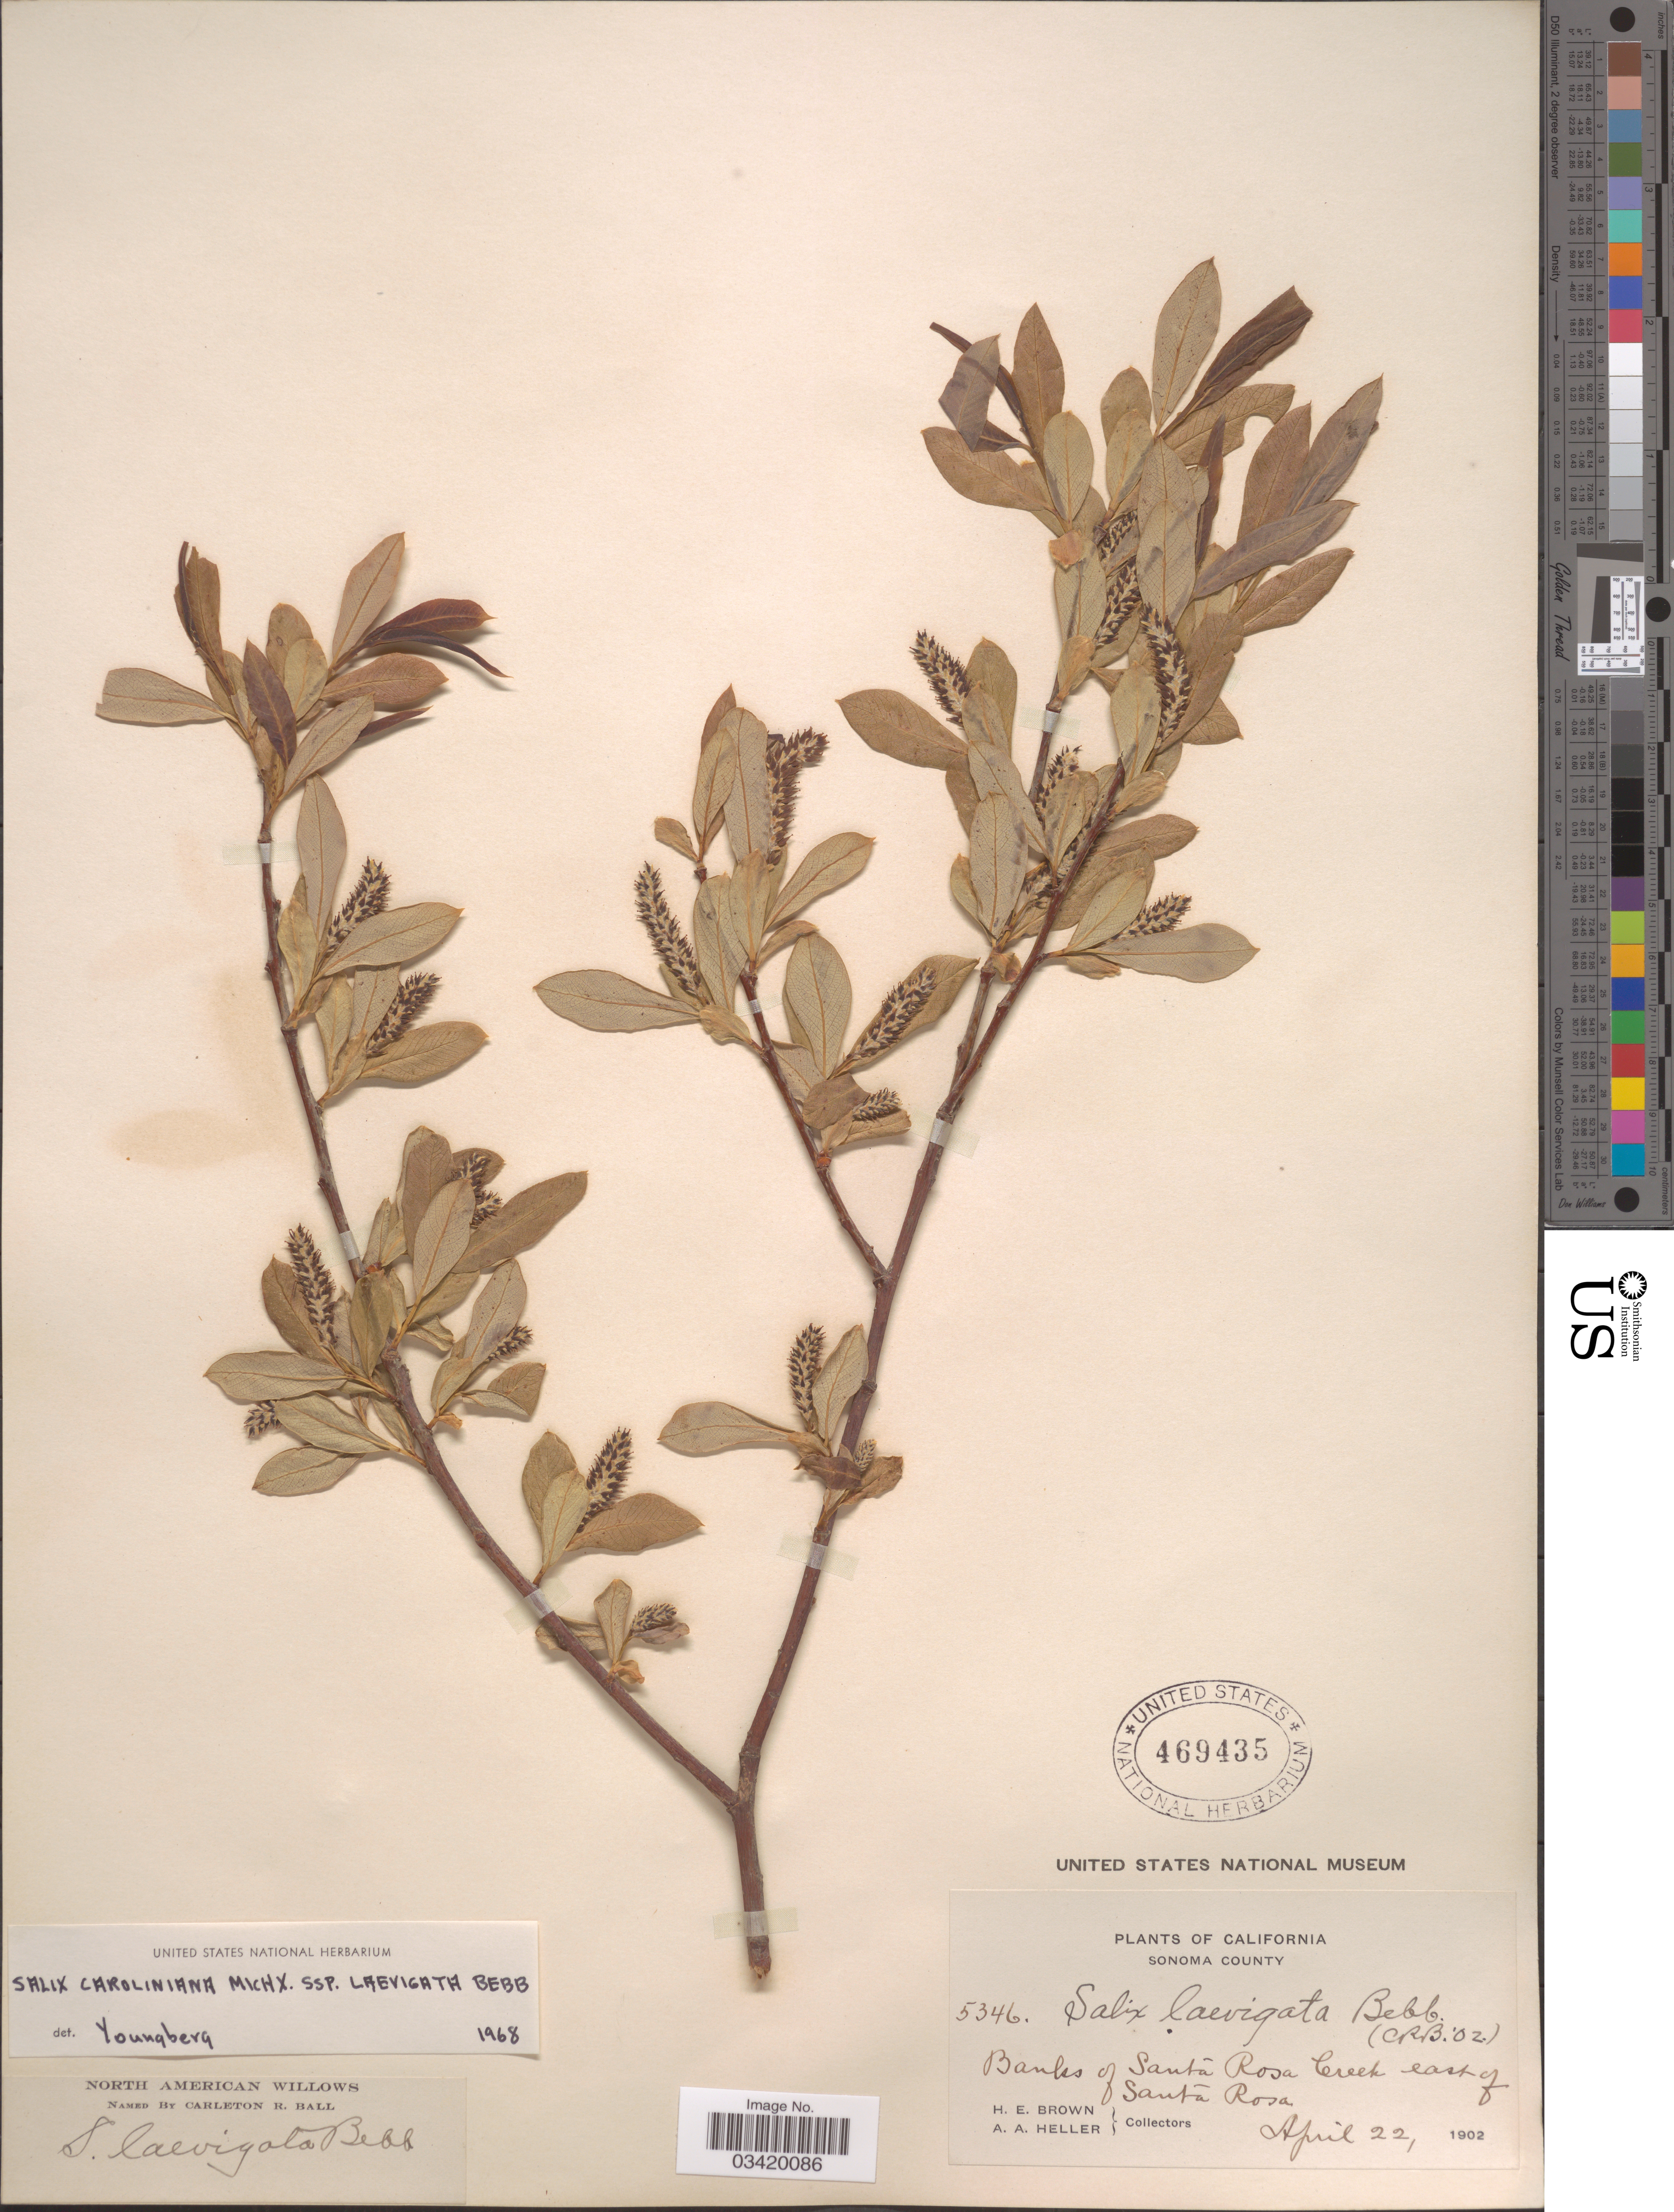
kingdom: Plantae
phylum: Tracheophyta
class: Magnoliopsida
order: Malpighiales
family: Salicaceae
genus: Salix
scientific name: Salix caroliniana subsp. laevigata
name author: Bebb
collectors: H. E. Brown & A. A. Heller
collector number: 5346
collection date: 1902-04-22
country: United States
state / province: California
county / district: Sonoma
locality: Sonoma County. Banks of Santa Rosa Creek east of Santa Rosa.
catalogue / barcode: US 469435